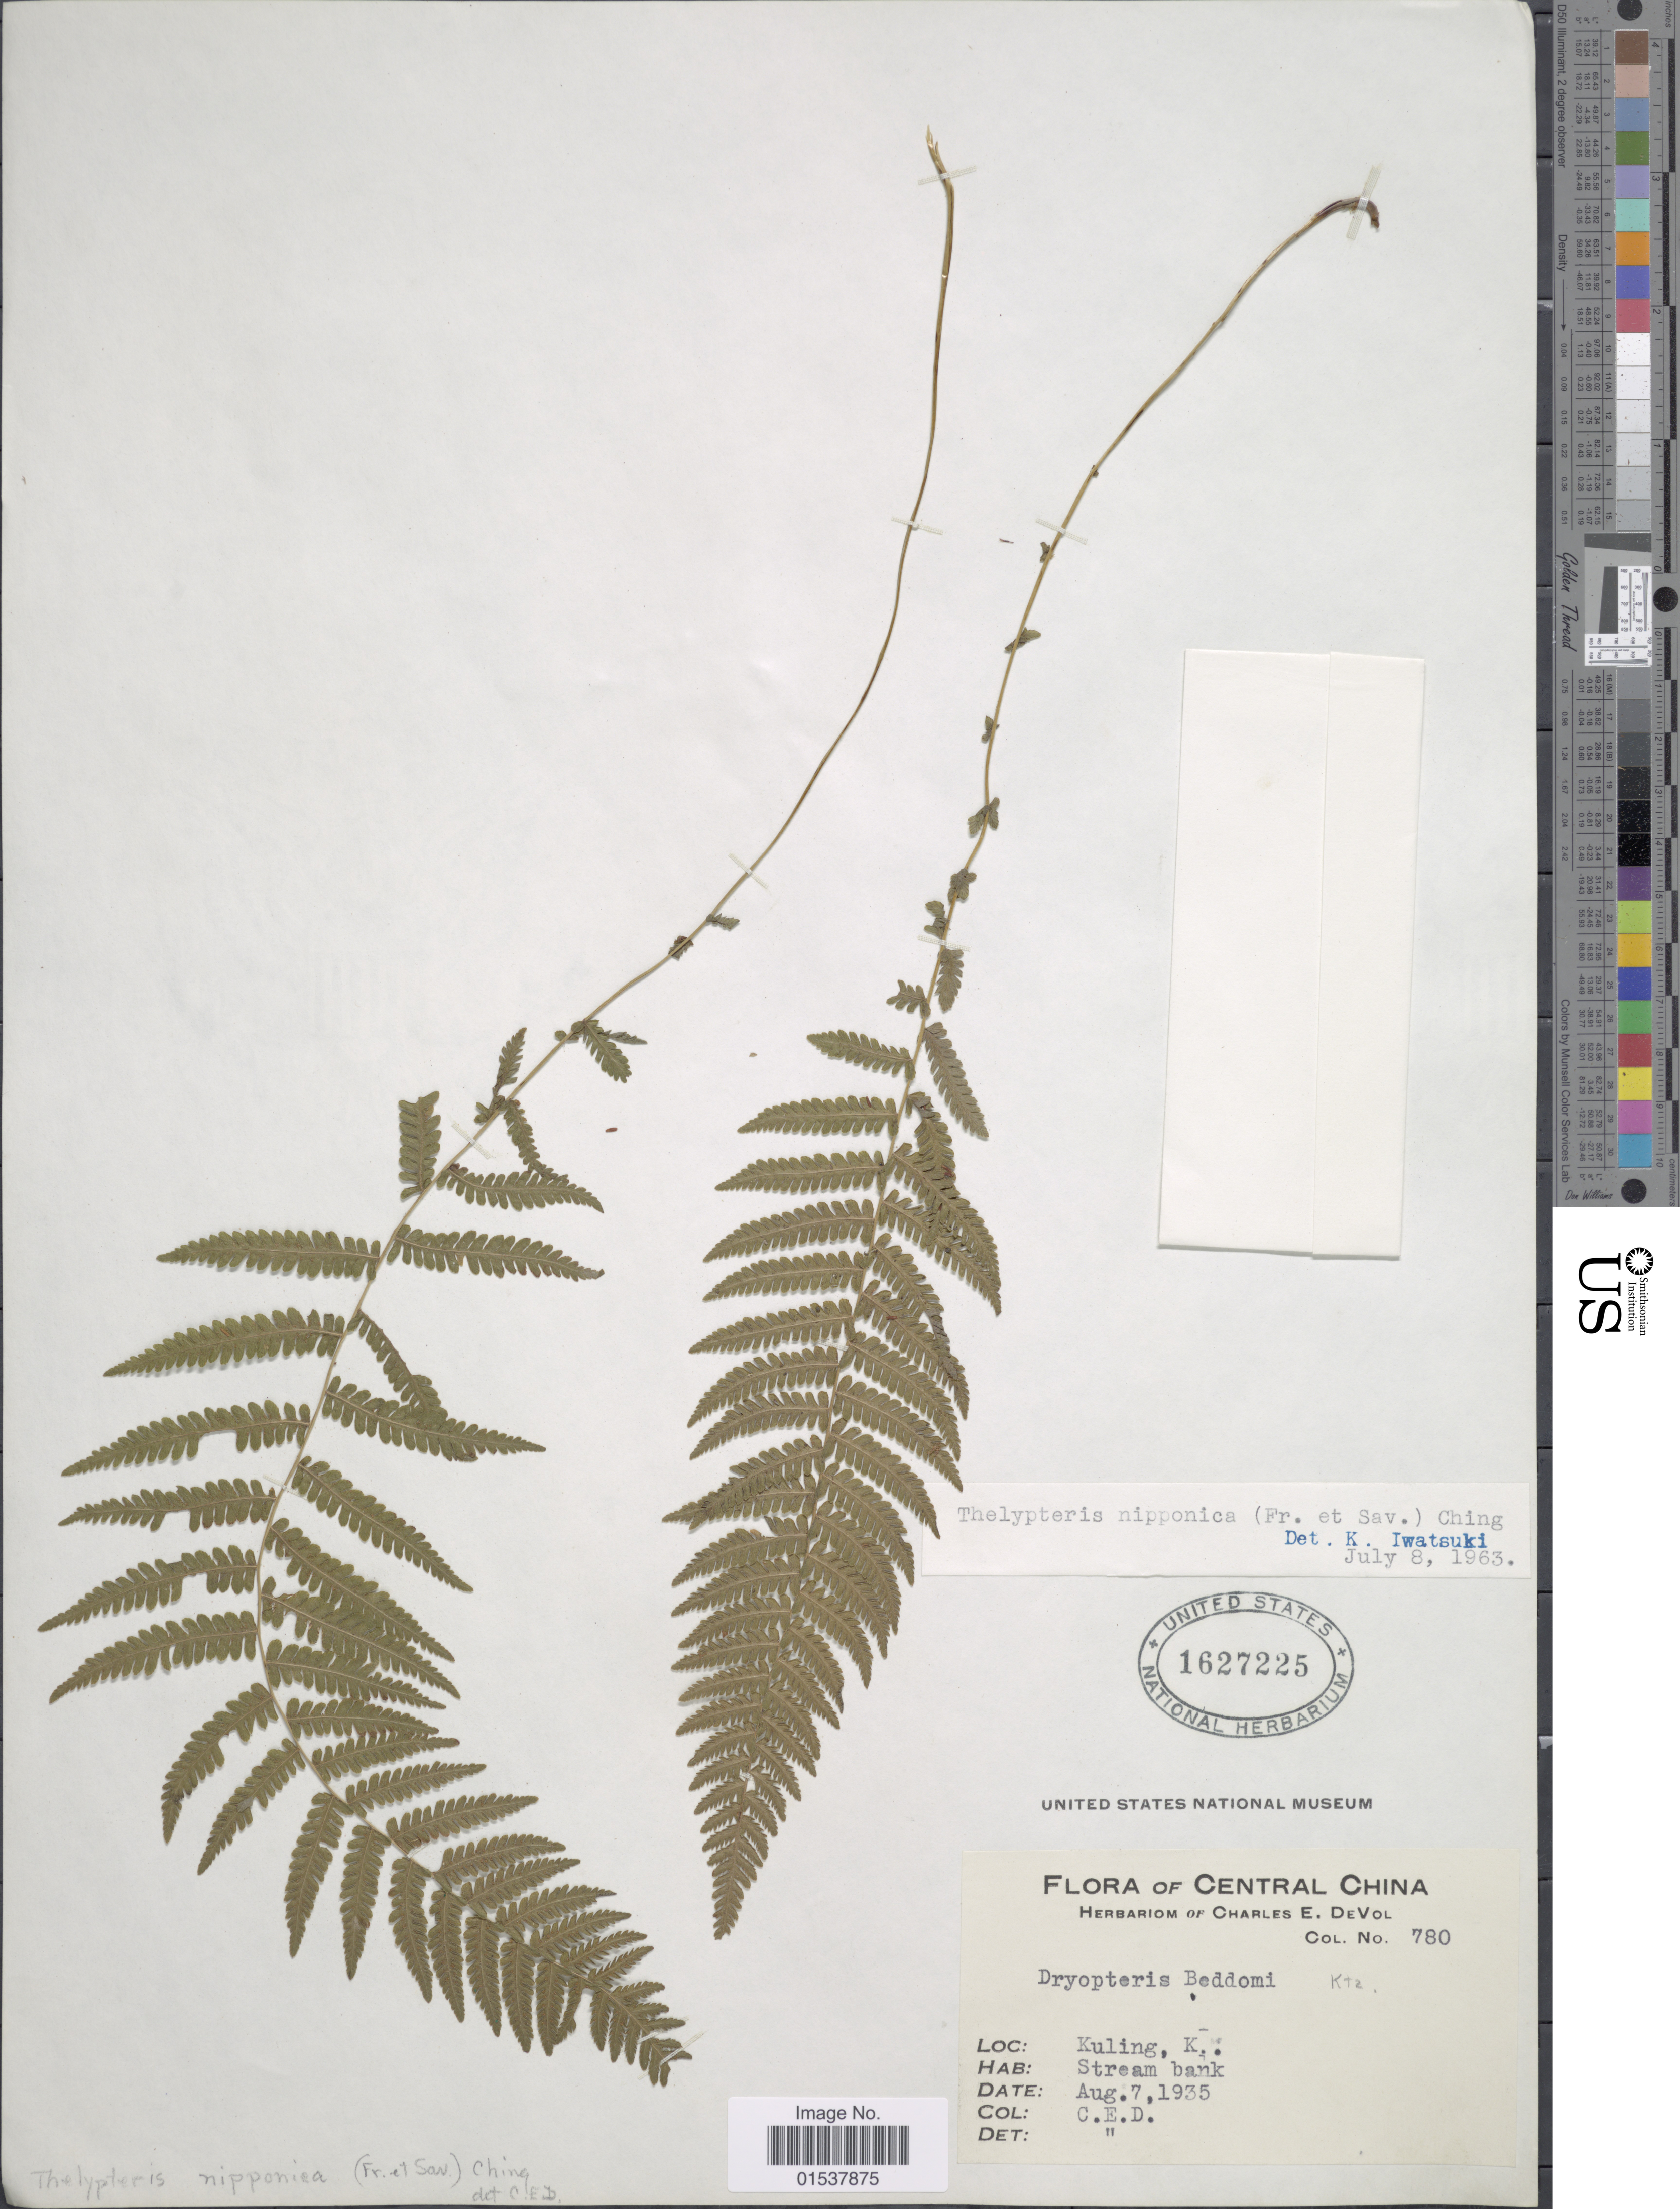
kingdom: Plantae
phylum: Tracheophyta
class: Polypodiopsida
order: Polypodiales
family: Thelypteridaceae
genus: Parathelypteris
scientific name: Parathelypteris nipponica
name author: (Franch. & Sav.) Ching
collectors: C. E. De Vol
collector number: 780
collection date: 1935-08-07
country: China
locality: Central China, Kuling, K.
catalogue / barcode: US 1627225